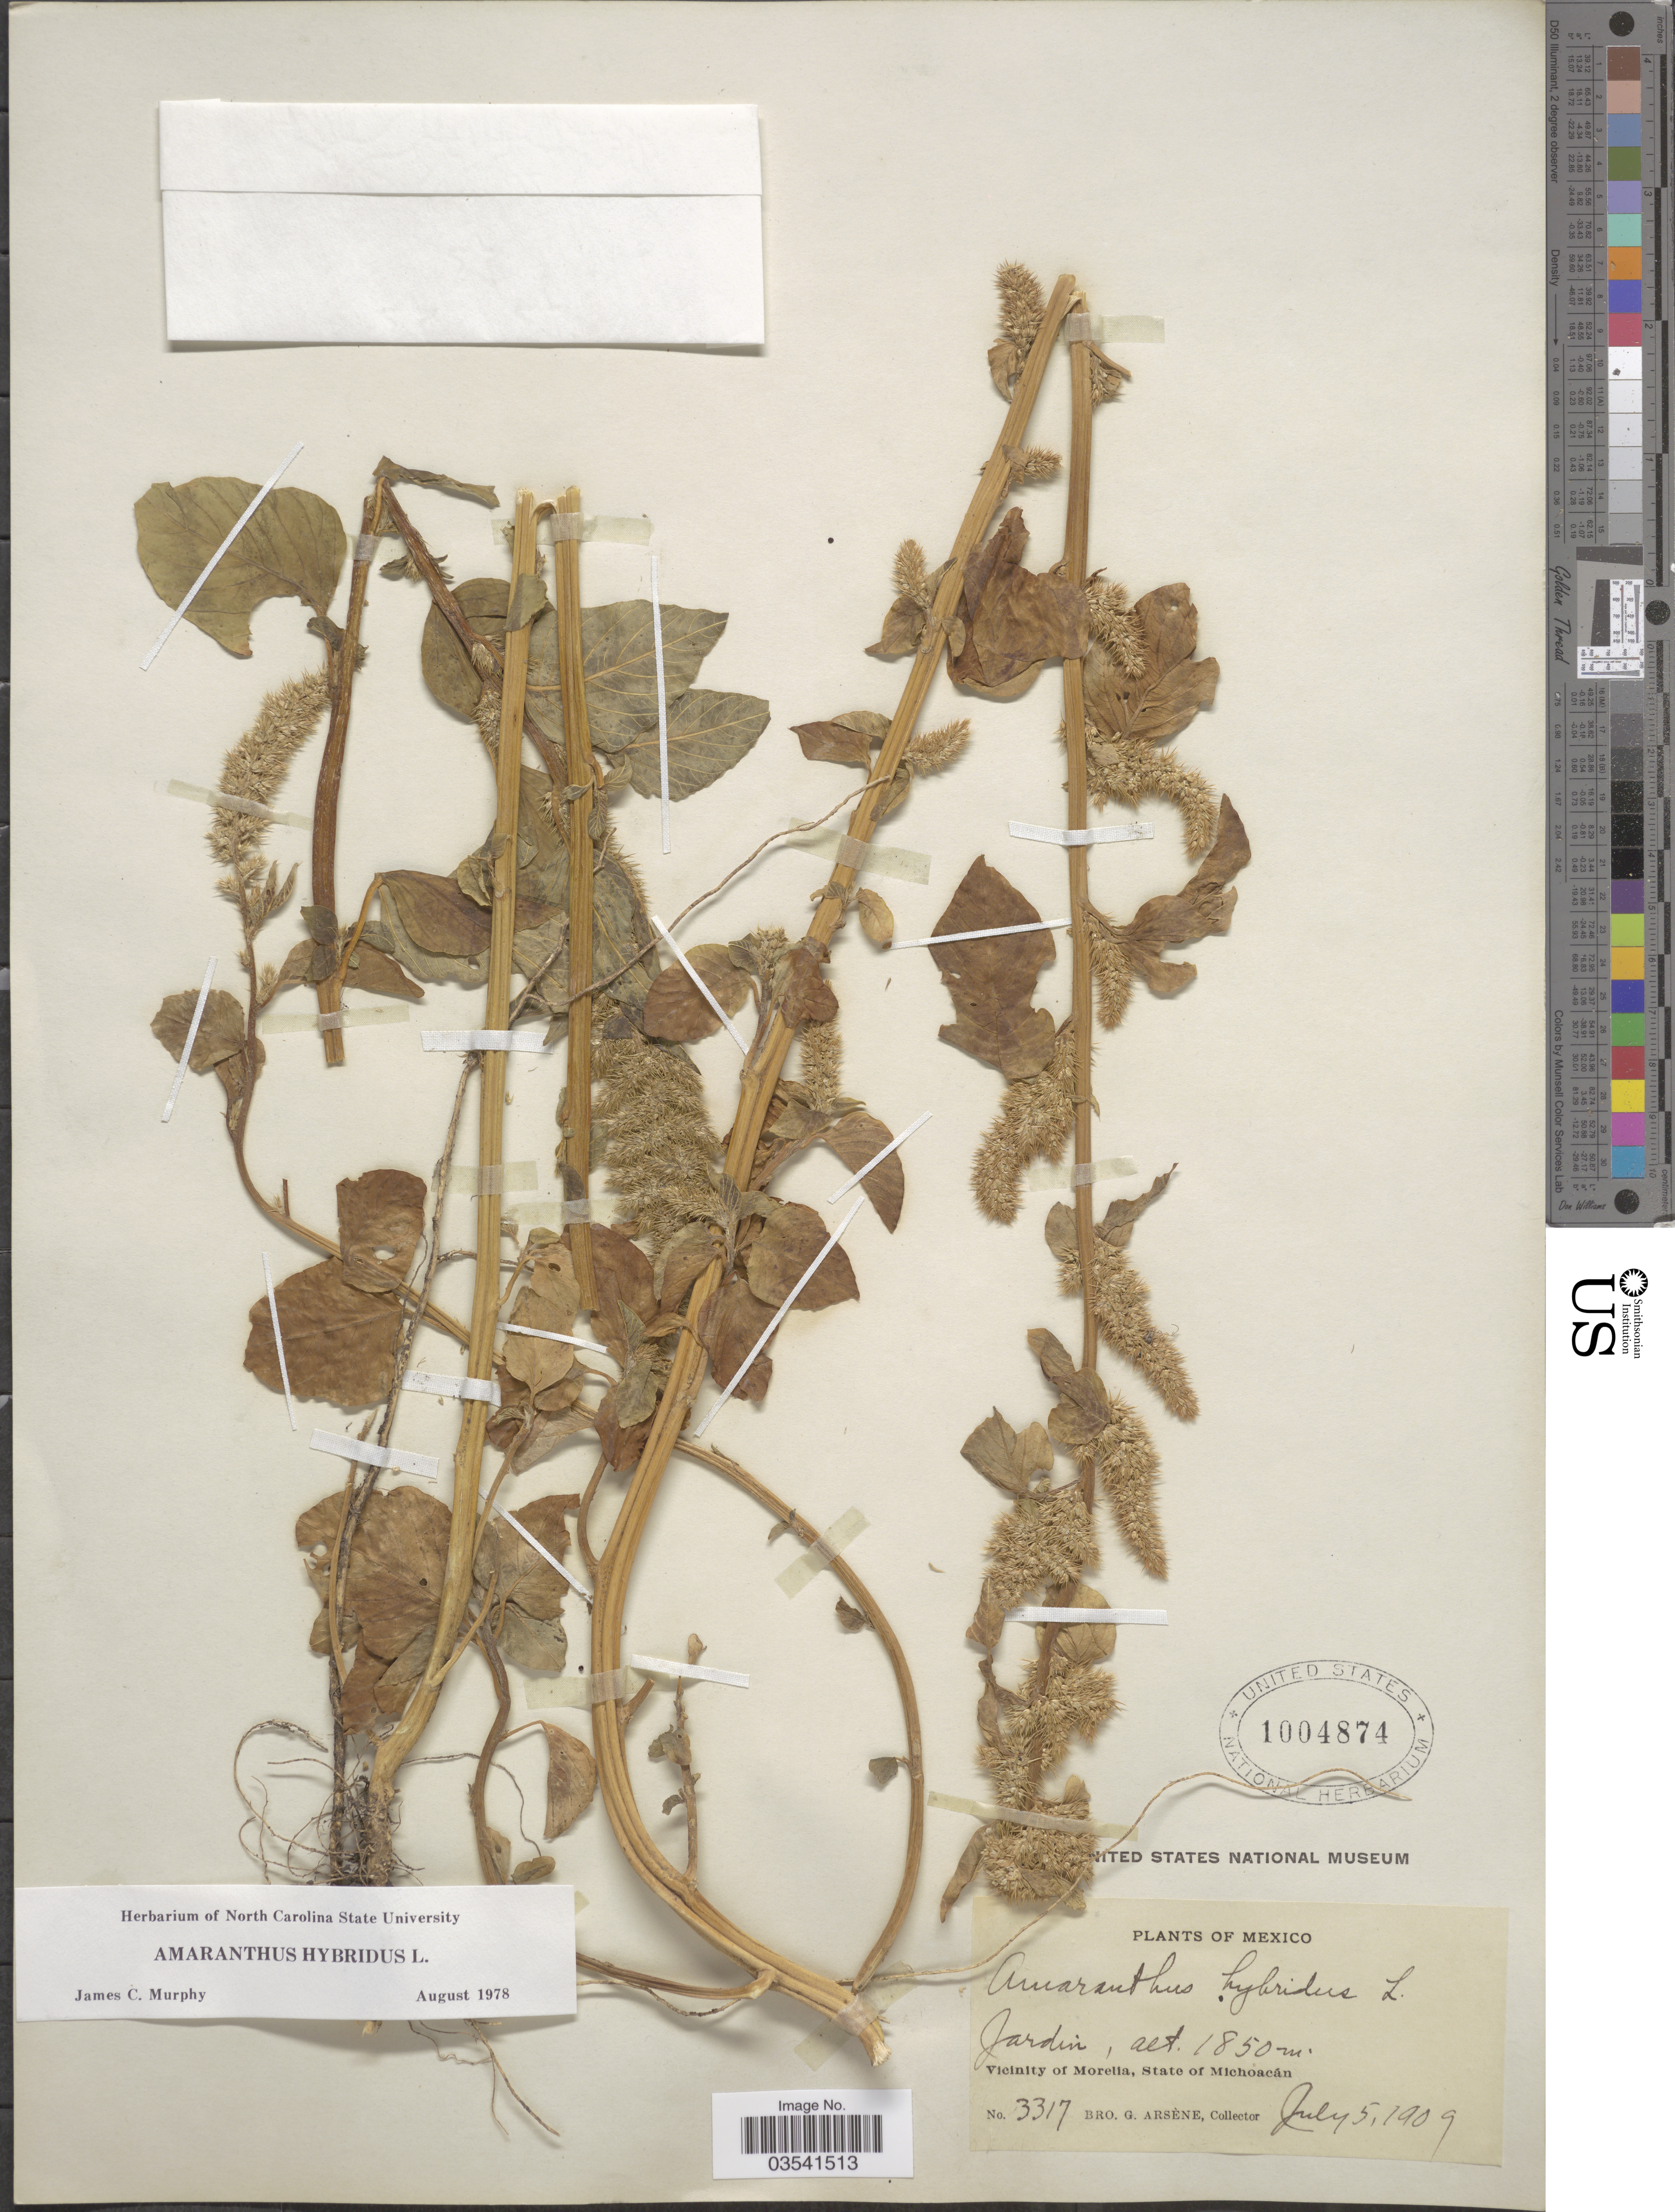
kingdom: Plantae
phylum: Tracheophyta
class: Magnoliopsida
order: Caryophyllales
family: Amaranthaceae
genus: Amaranthus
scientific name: Amaranthus hybridus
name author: L.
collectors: Bro. G. Arsène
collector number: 3317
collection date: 1909-07-05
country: Mexico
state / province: Michoacán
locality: Jardin. Vicinity of Morelia.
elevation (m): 1850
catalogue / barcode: US 1004874